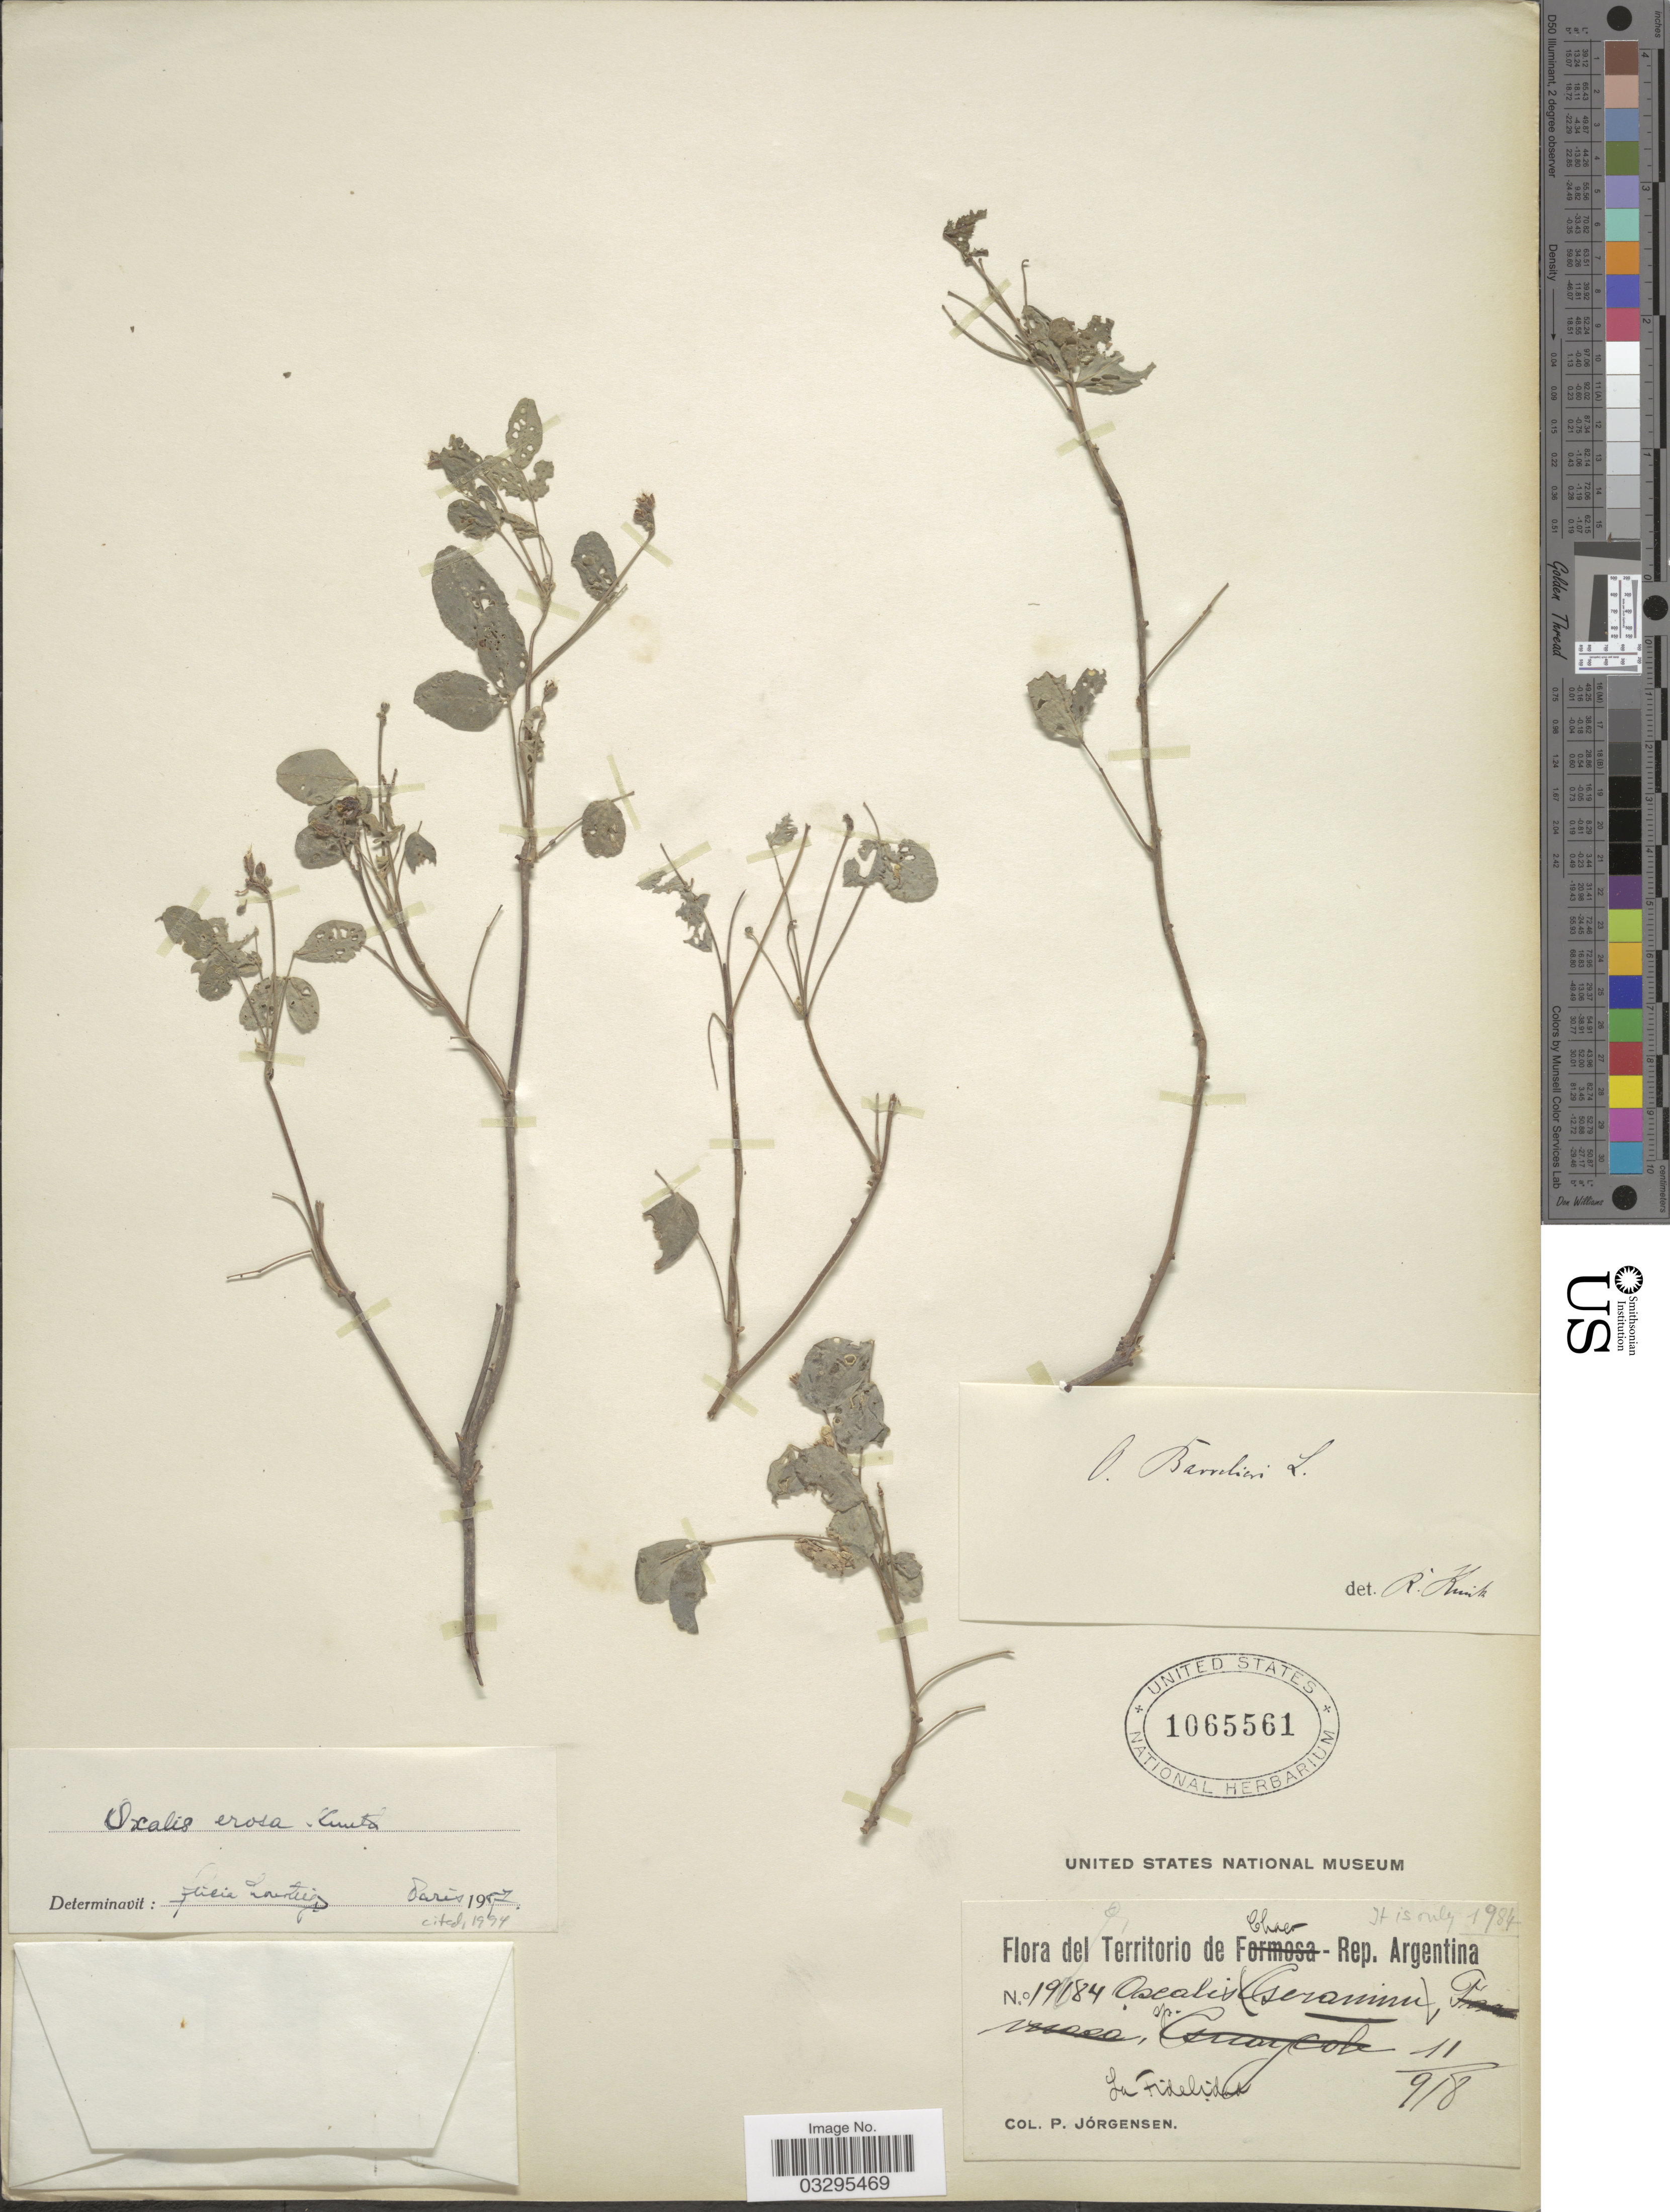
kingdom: Plantae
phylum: Tracheophyta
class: Magnoliopsida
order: Oxalidales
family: Oxalidaceae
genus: Oxalis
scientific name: Oxalis erosa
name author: R. Knuth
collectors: P. Jörgensen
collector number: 19184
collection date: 1918-11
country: Argentina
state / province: Chaco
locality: Territorio de Chaco. La Fidelidad.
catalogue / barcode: US 1065561